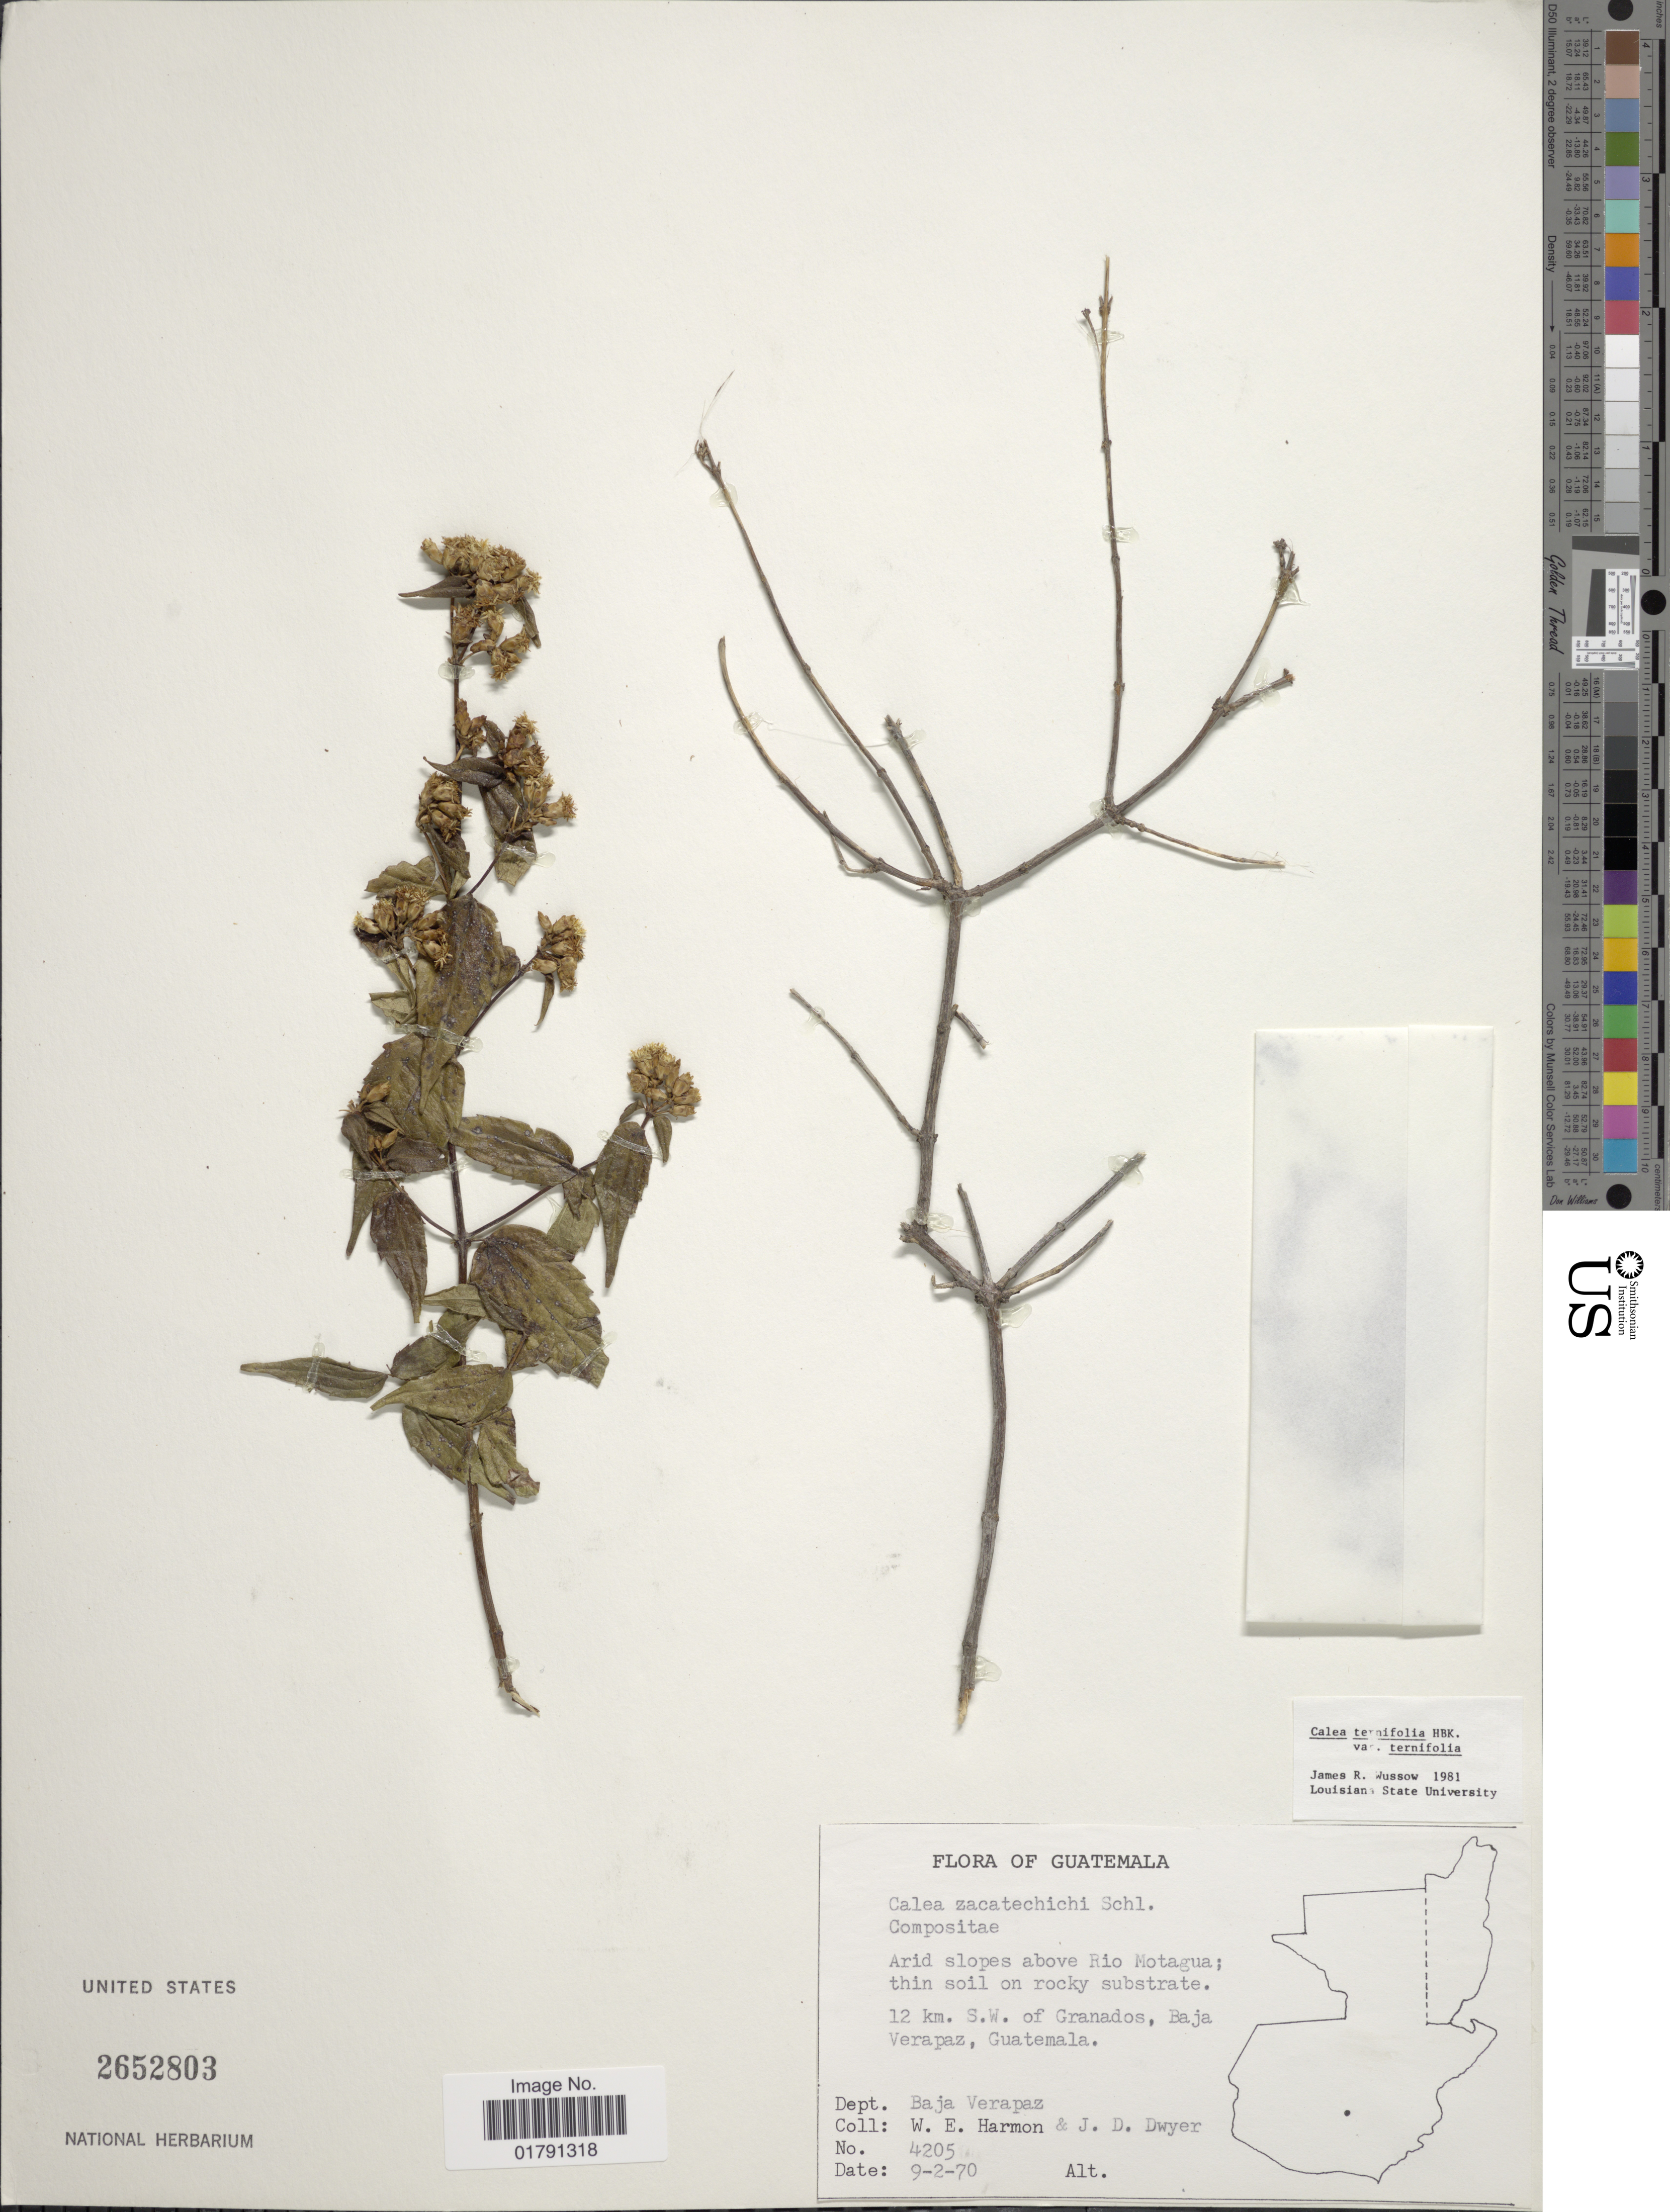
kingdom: Plantae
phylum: Tracheophyta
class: Magnoliopsida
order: Asterales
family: Asteraceae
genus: Calea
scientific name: Calea ternifolia var. ternifolia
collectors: W. E. Harmon & J. D. Dwyer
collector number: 4205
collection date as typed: Transcribed d/m/y: 9/2/70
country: Guatemala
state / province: Baja Verapaz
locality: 12 km S. W. of Granados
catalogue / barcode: US 2652803